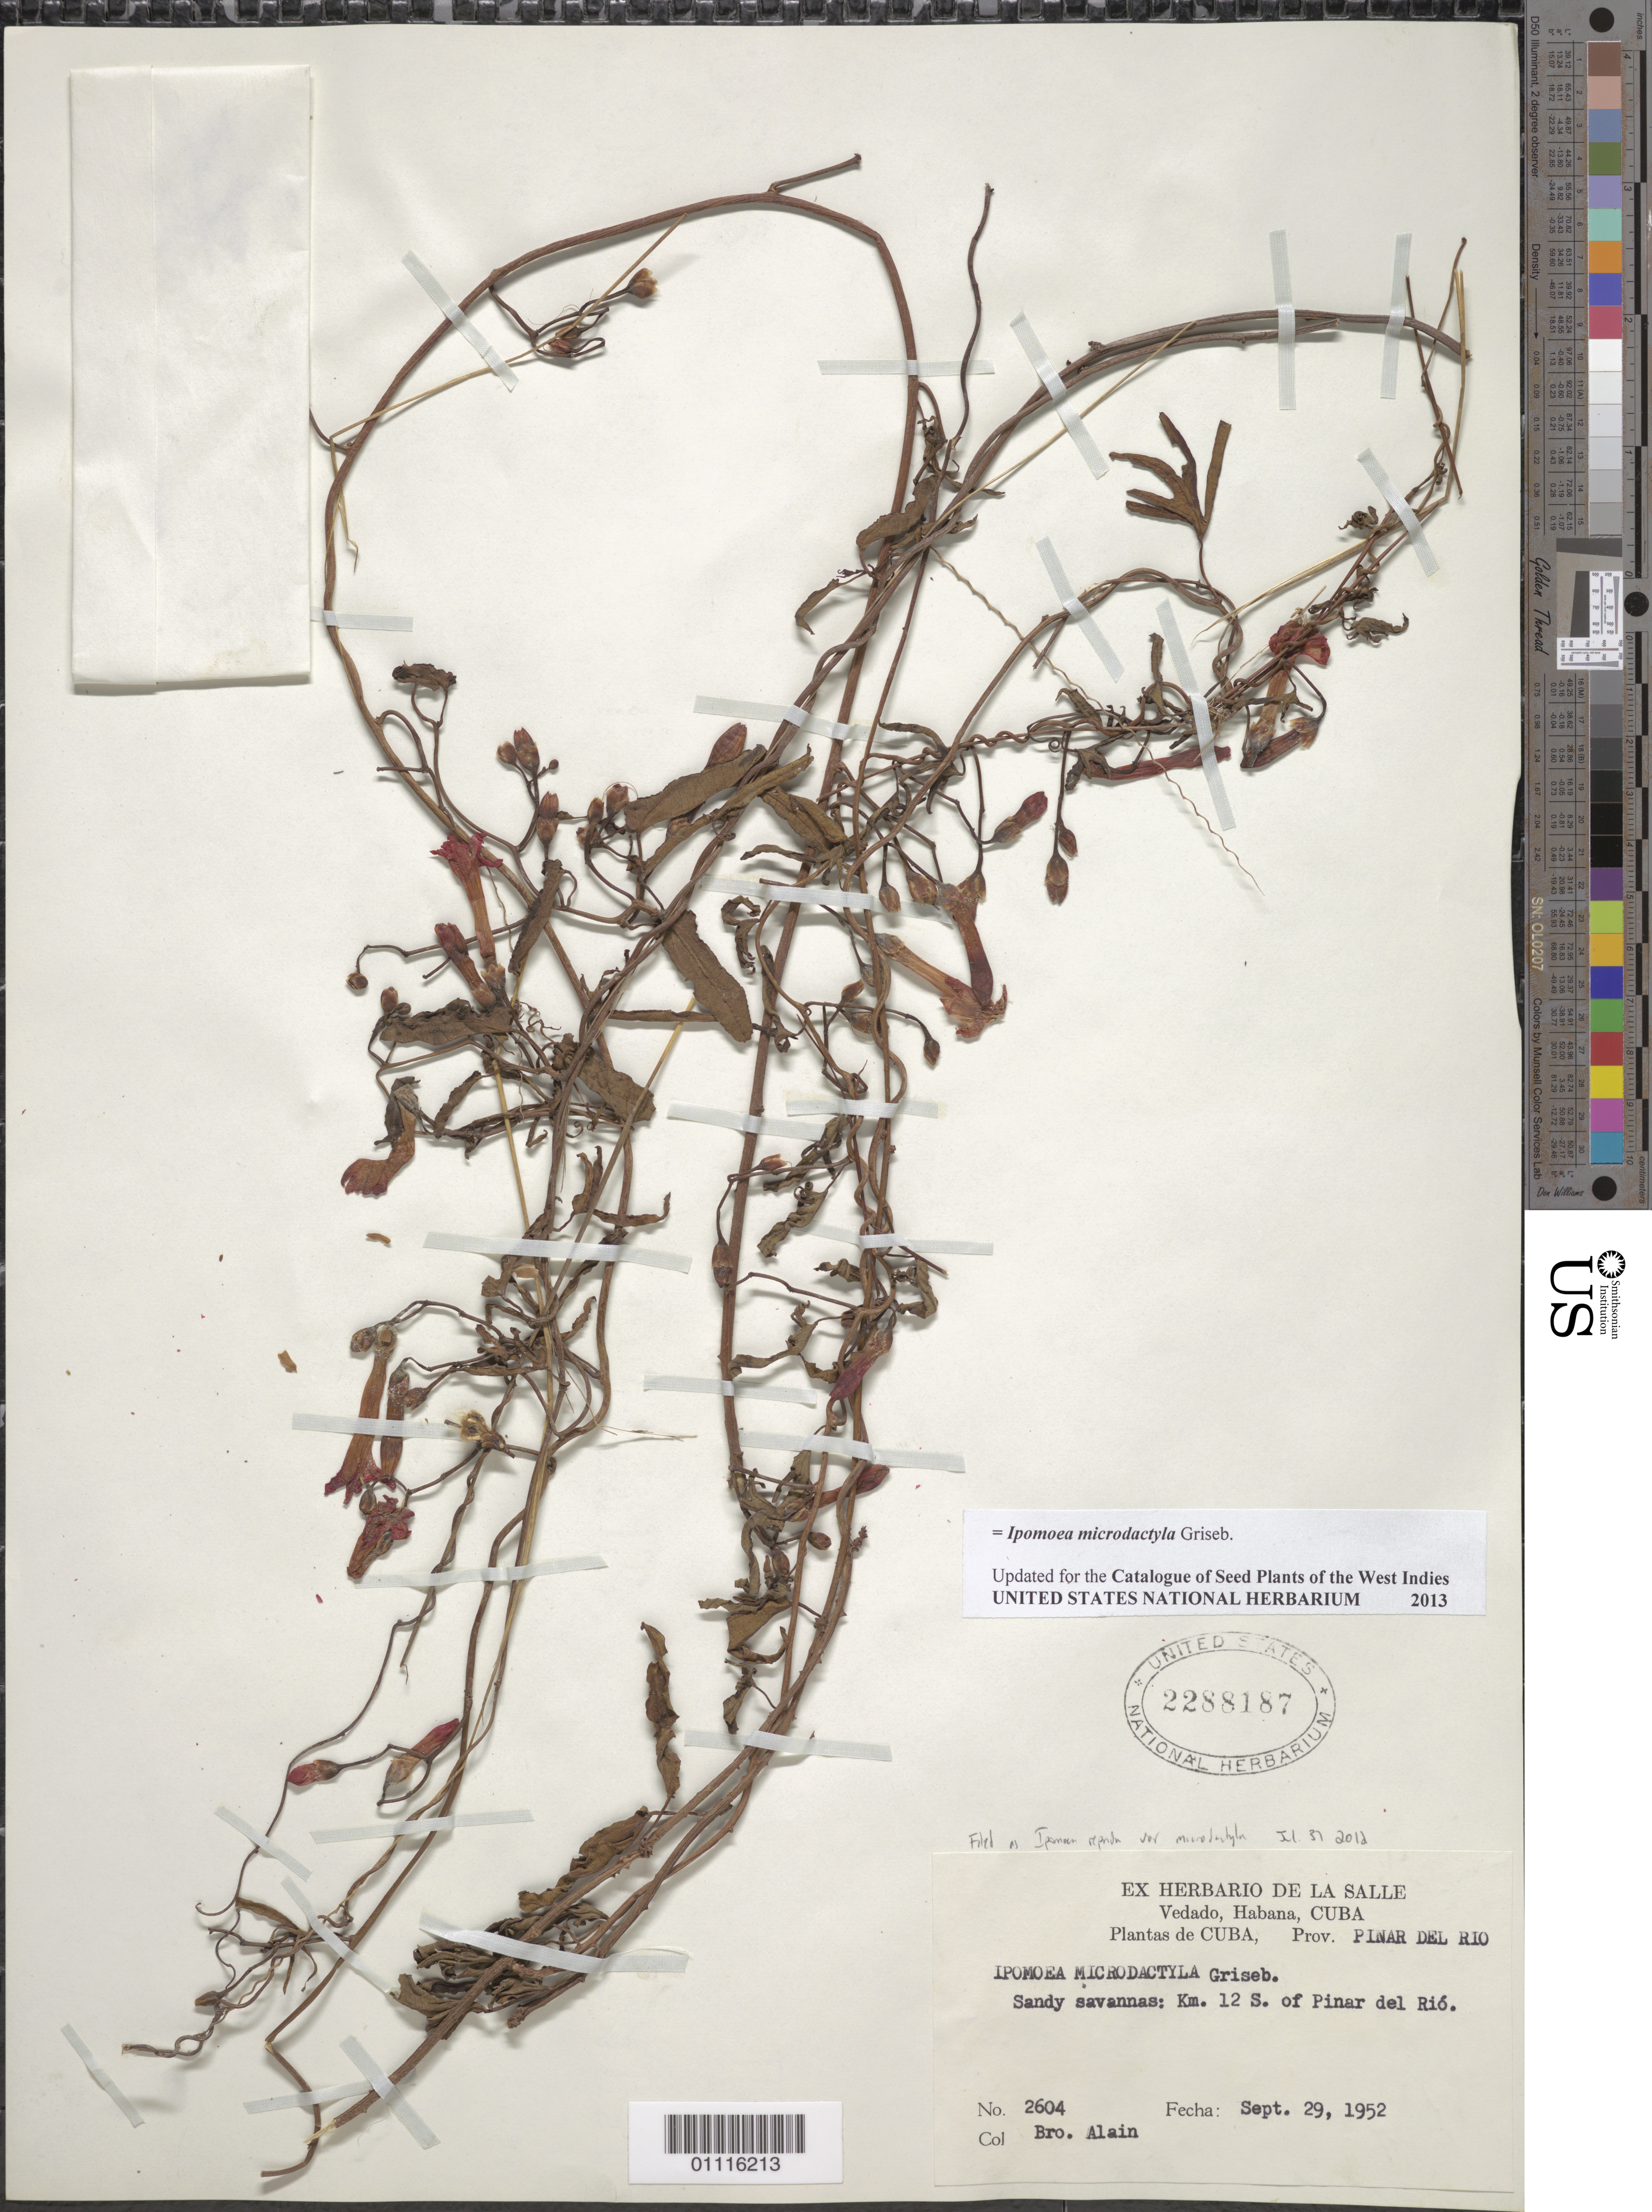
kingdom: Plantae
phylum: Tracheophyta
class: Magnoliopsida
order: Solanales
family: Convolvulaceae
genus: Ipomoea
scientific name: Ipomoea microdactyla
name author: Griseb.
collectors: A. H. Liogier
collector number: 2604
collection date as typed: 29 Sep 1952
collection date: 1952-09-29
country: Cuba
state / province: Pinar del Rio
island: Cuba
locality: Sandy savannas: Km 12 of Pinar del Rio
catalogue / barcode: US 2288187